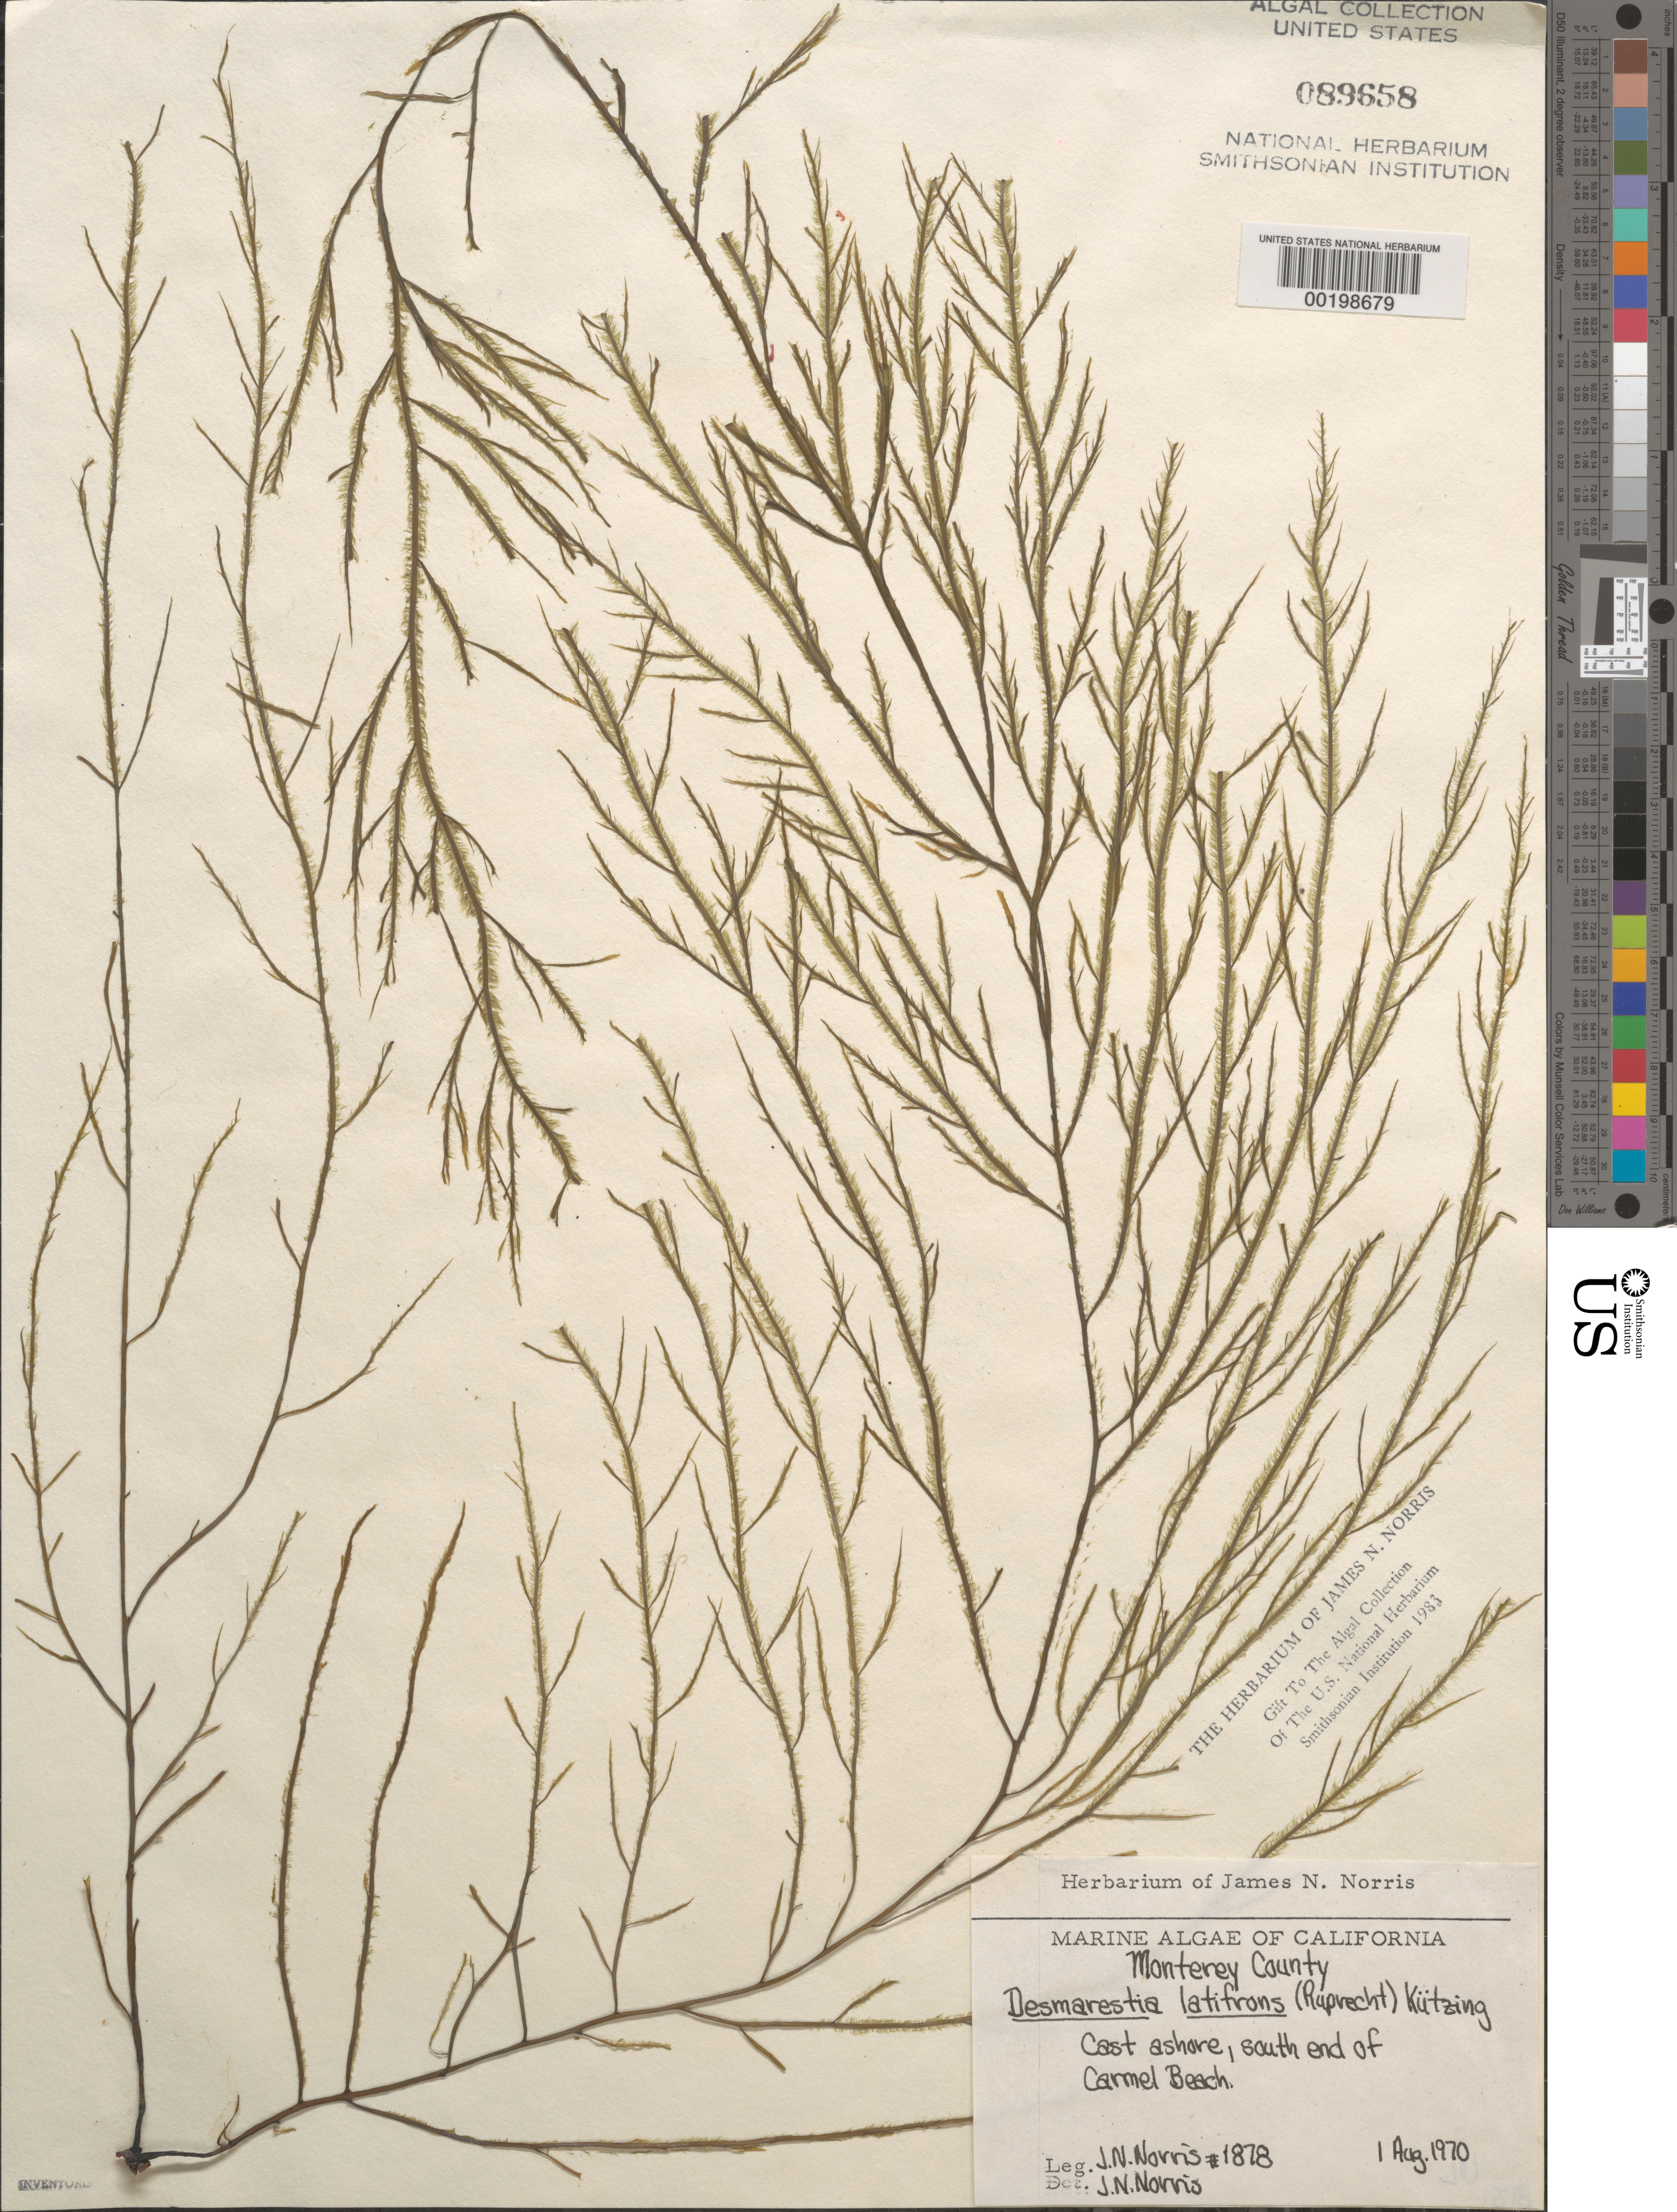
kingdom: Chromista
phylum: Ochrophyta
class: Phaeophyceae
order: Desmarestiales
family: Desmarestiaceae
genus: Desmarestia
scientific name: Desmarestia latifrons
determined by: Norris, James N.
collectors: J. N. Norris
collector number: JN-1878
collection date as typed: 01 Aug 1970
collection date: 1970-08-01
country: United States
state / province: California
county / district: Monterey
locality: Carmel Beach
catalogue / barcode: US 89658